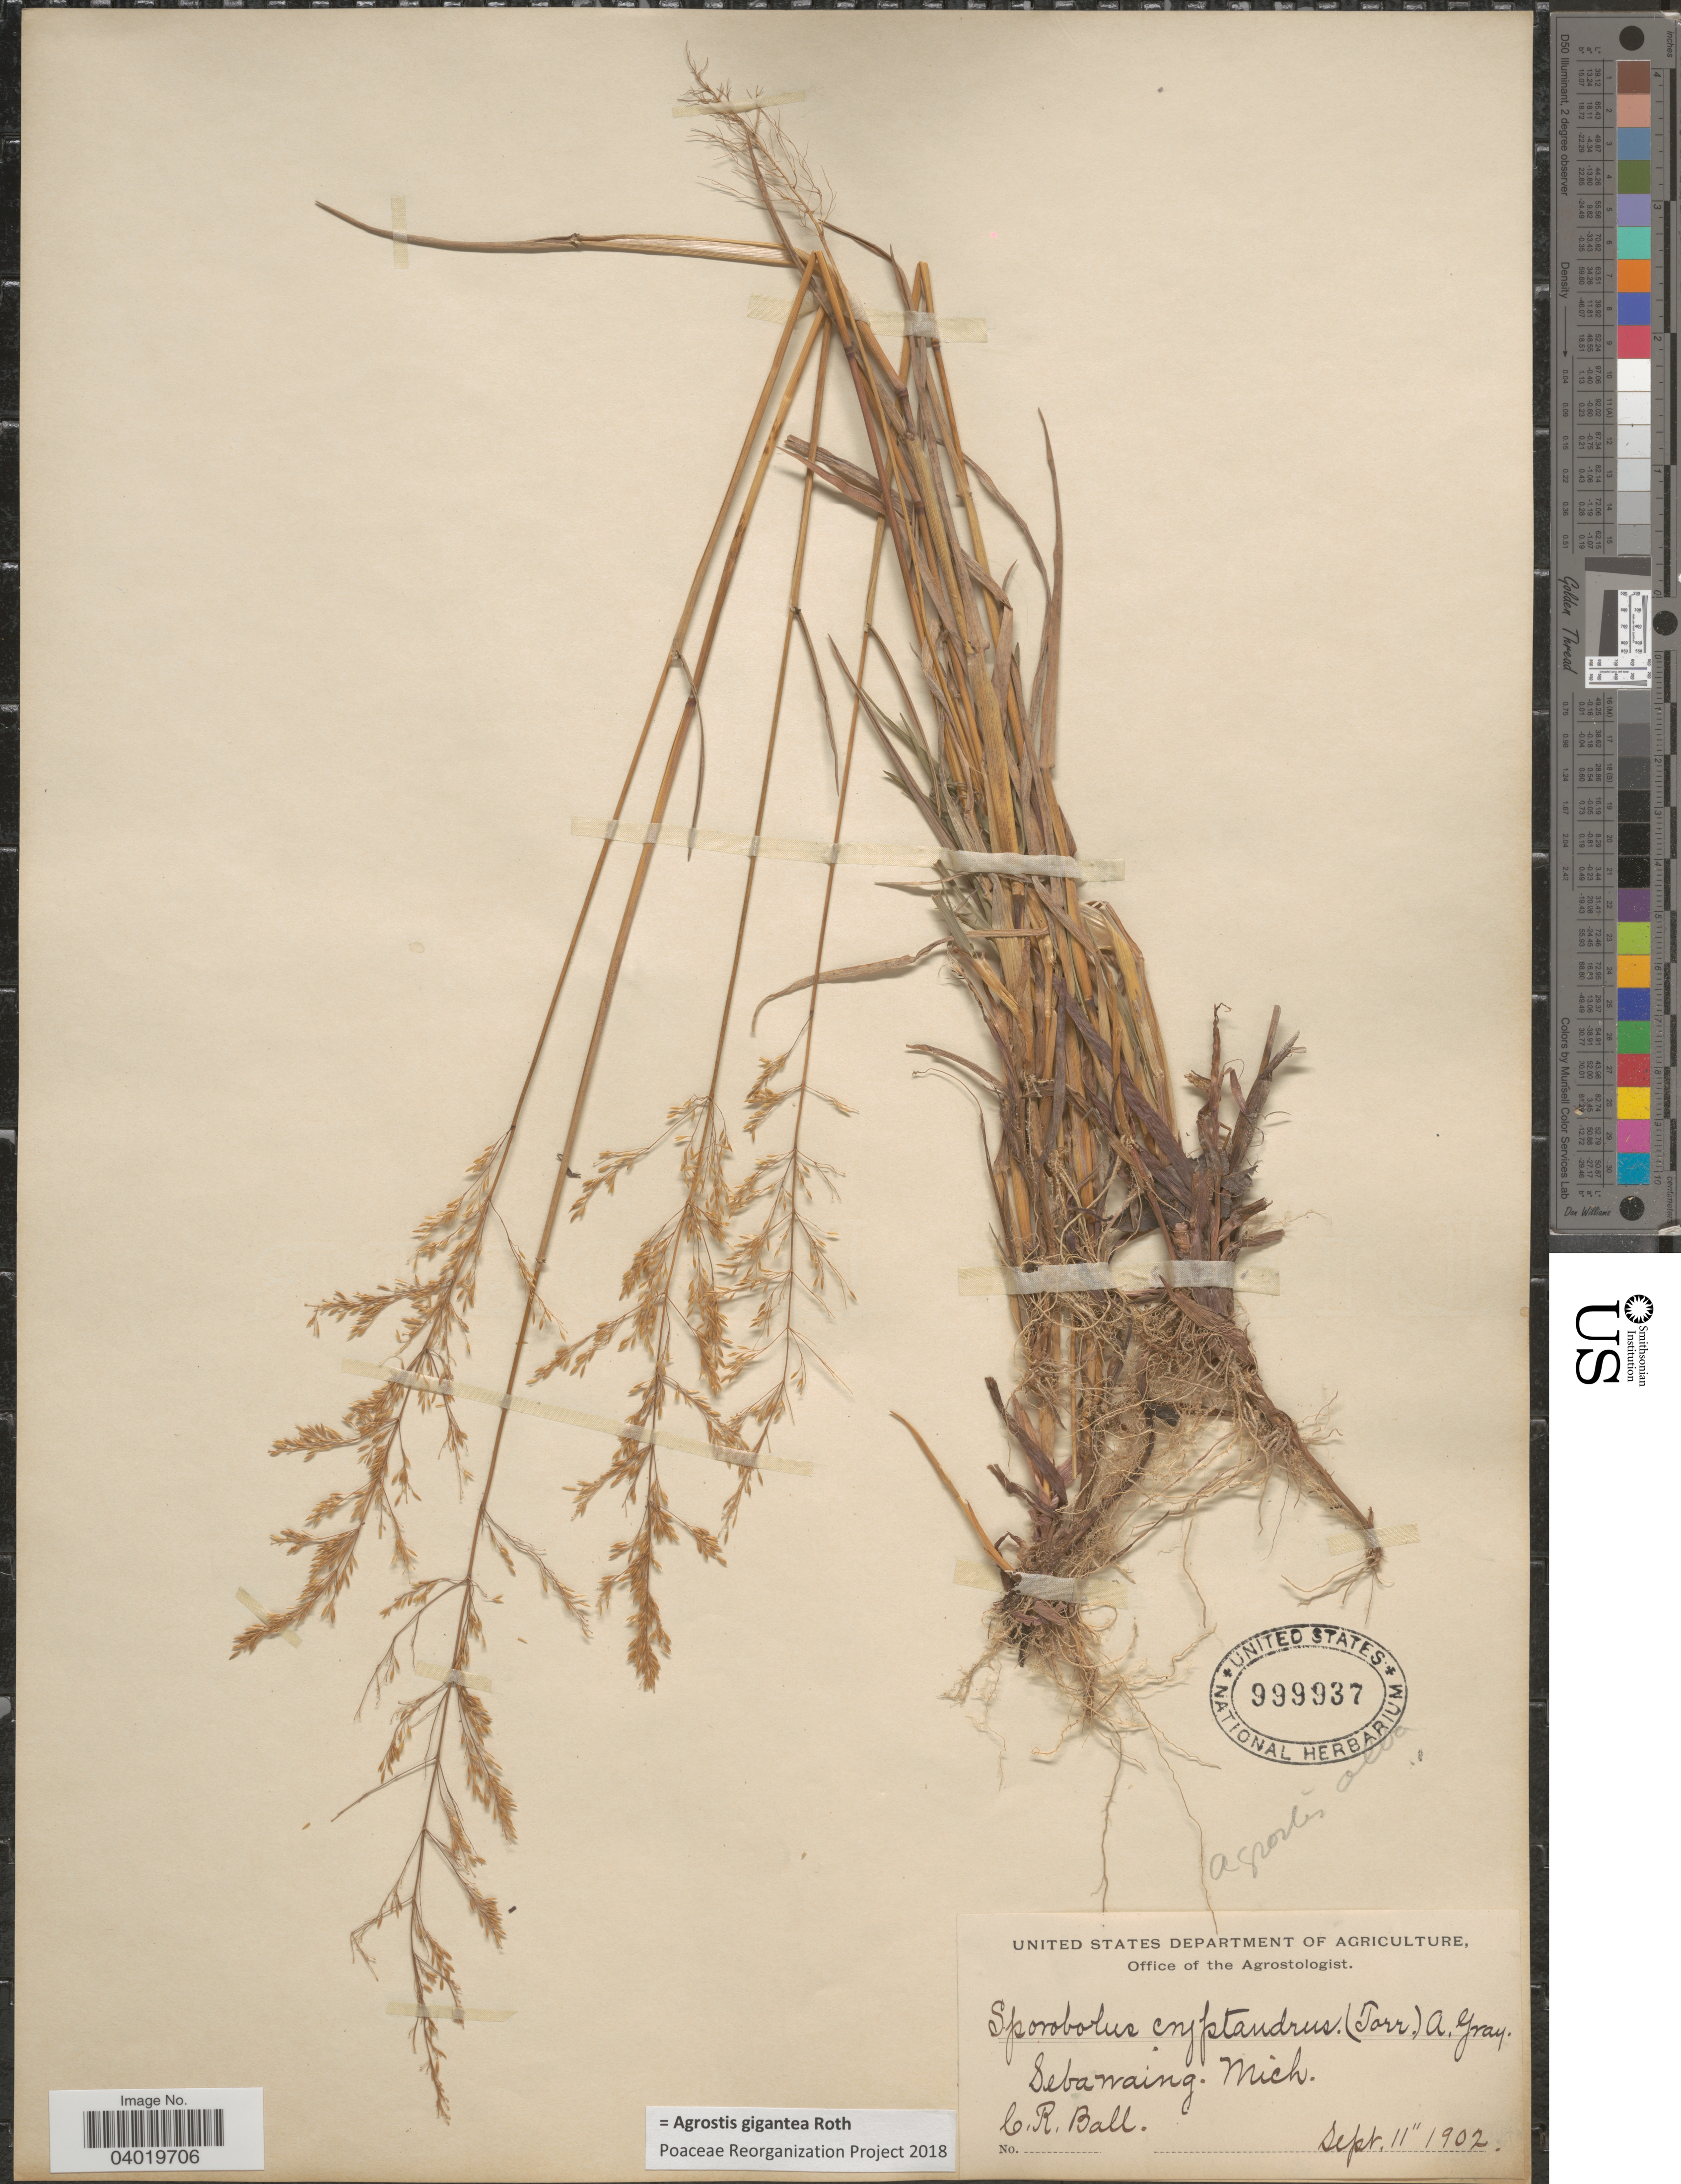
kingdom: Plantae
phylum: Tracheophyta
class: Liliopsida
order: Poales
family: Poaceae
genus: Agrostis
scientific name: Agrostis gigantea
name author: Roth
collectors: C. R. Ball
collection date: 1902-09-11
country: United States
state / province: Michigan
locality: Sebawaing.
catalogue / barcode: US 999937